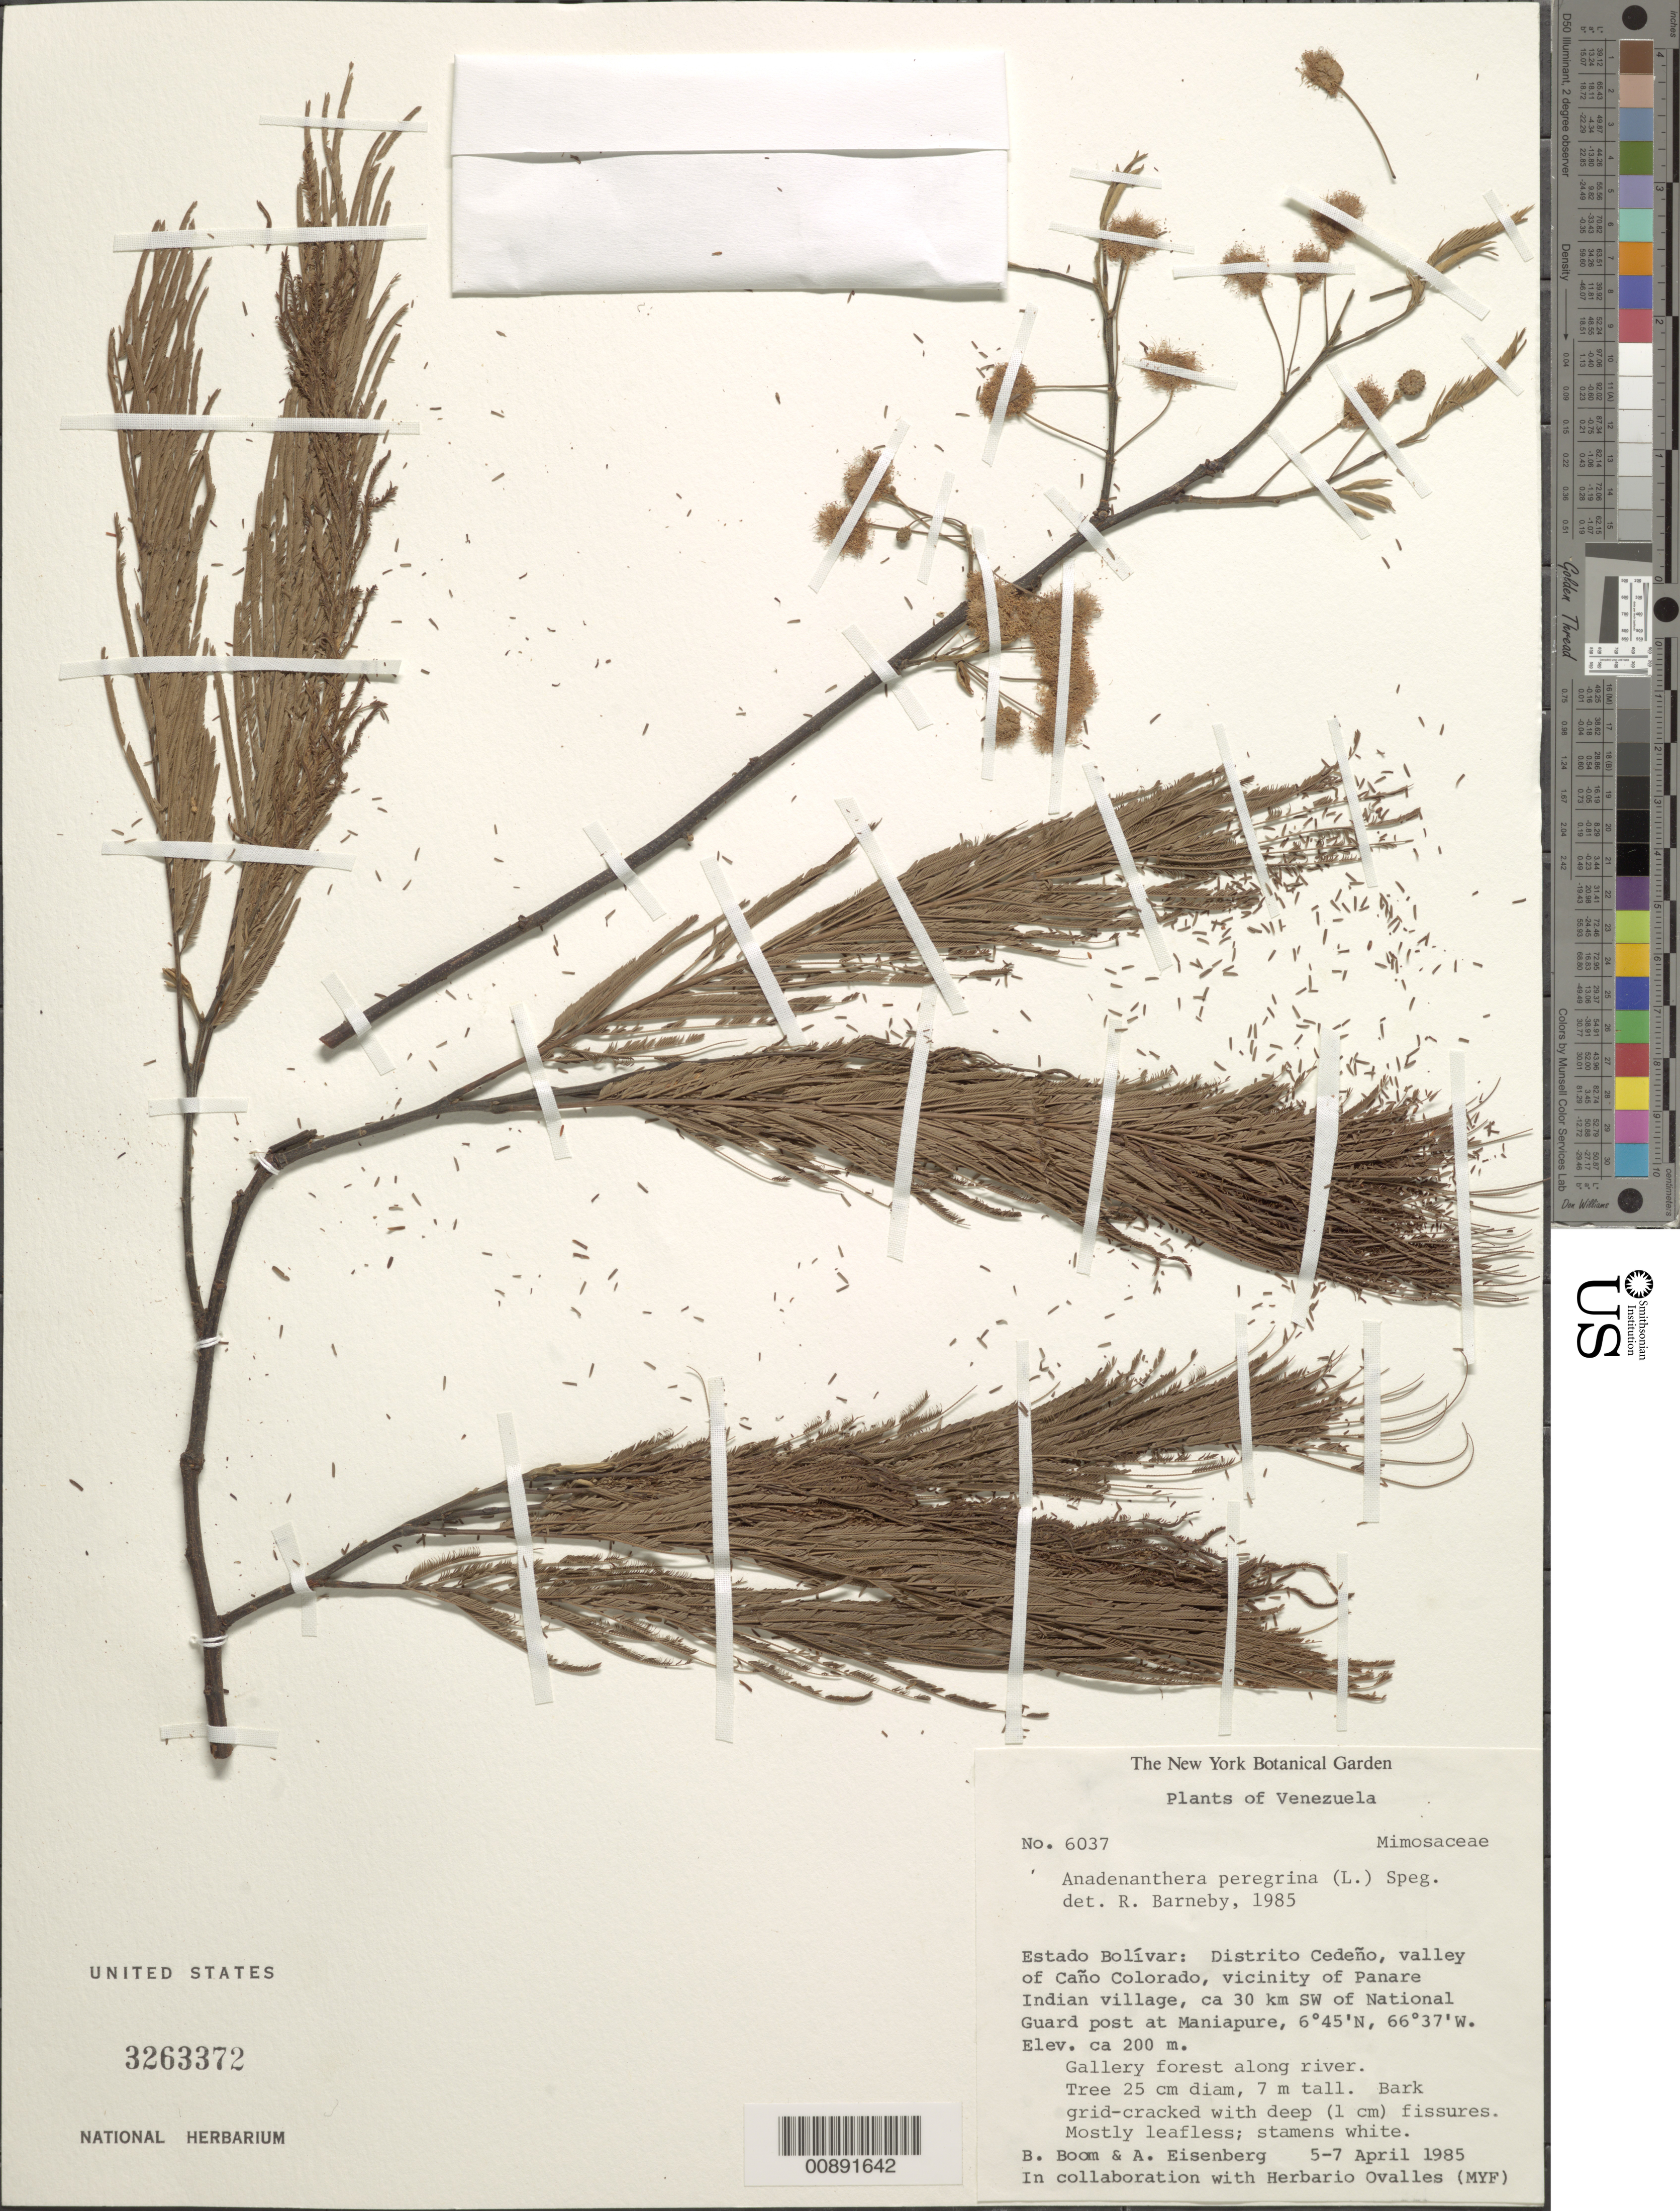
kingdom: Plantae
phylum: Tracheophyta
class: Magnoliopsida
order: Fabales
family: Fabaceae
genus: Anadenanthera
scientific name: Anadenanthera peregrina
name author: (L.) Speg.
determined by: Barneby, Rupert C., (NY)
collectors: B. M. Boom & A. Eisenberg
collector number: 6037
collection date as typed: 5-Apr-85 to 7-Apr-85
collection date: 1985-04-05/1985-04-07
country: Venezuela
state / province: Bolívar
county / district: Cedeño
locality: Caño Colorado valley, Panare Indian village vic., ca 30 km SW of National Guard post at Maniapure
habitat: Gallery forest along river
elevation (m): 200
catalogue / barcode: US 3263372